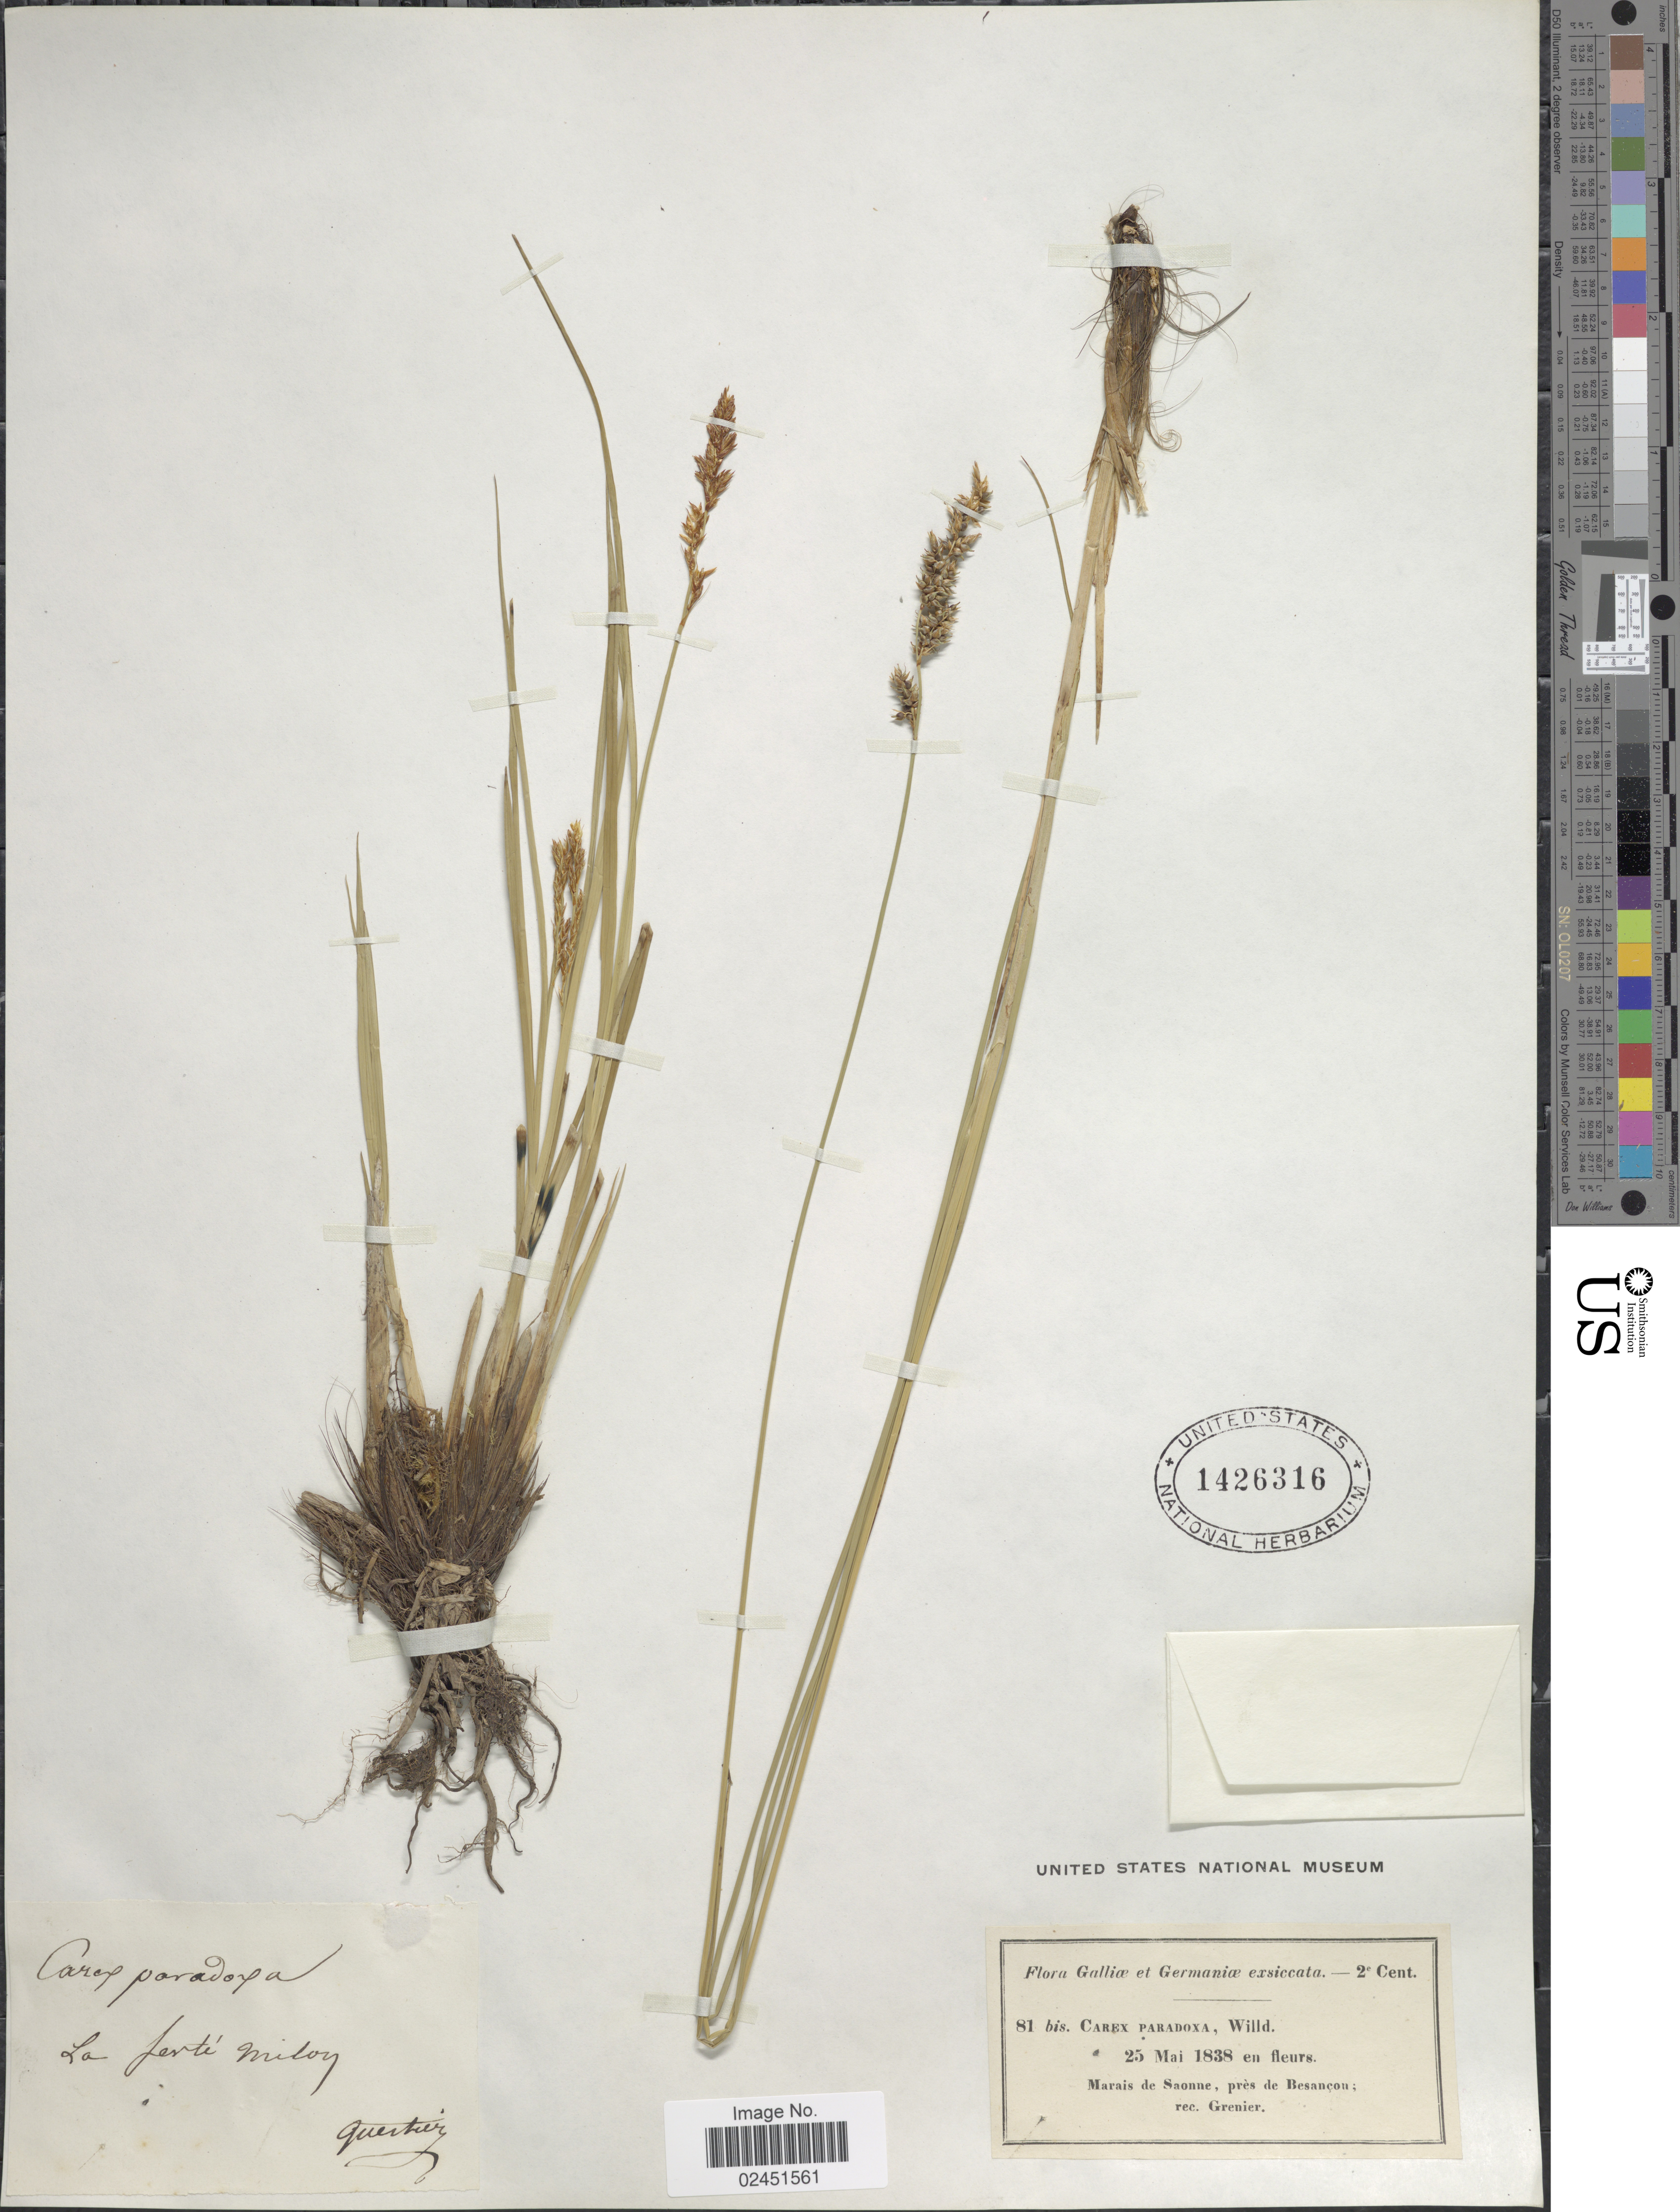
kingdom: Plantae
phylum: Tracheophyta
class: Liliopsida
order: Poales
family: Cyperaceae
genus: Carex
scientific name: Carex appropinquata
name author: Schumach.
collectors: A. Questier & Grenier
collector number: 81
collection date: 1838-05-25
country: France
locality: Galliae et Germaniae. Marais de Saonne, pres de Besancon. La ferte miloy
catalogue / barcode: US 1426316